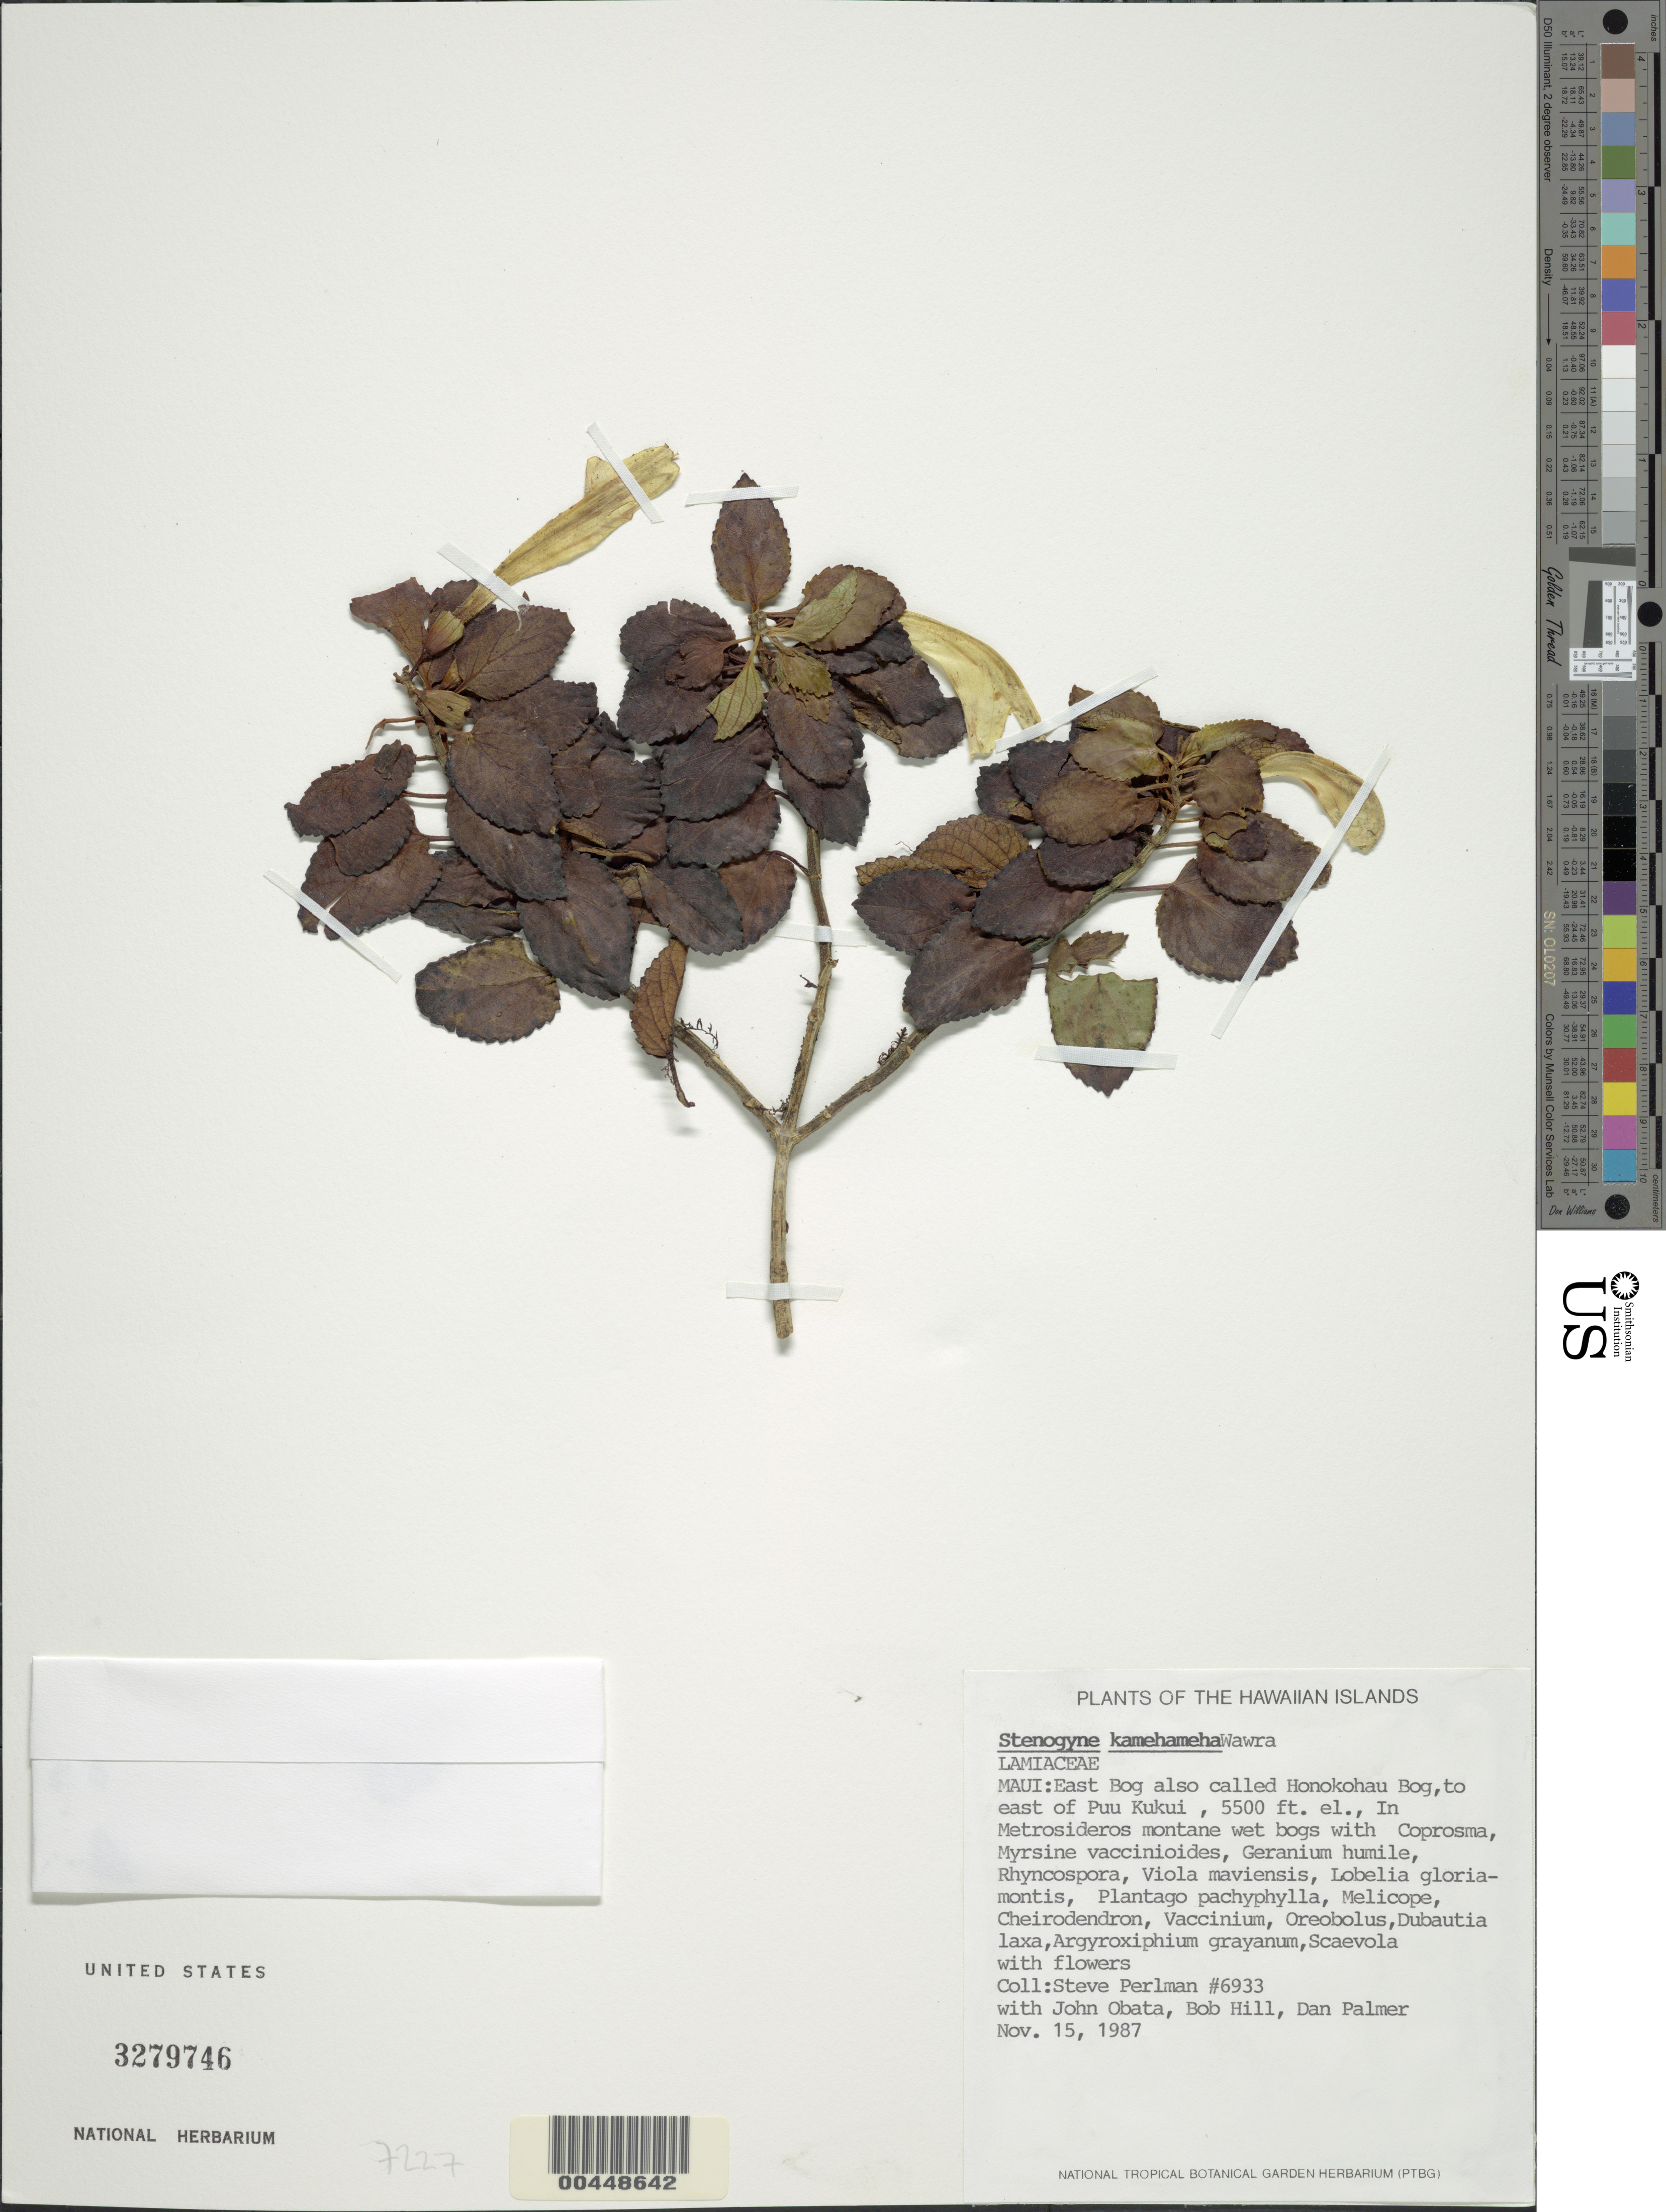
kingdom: Plantae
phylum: Tracheophyta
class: Magnoliopsida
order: Lamiales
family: Lamiaceae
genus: Stenogyne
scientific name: Stenogyne kamehamehae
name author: Wawra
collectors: S. P. Perlman, J. Obata, B. Hill & D. Palmer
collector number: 6933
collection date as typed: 15 Nov 1987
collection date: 1987-11-15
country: United States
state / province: Hawaii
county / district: Maui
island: Maui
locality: E Bog (Honokohau Bog), to E of Puu Kukui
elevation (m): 1676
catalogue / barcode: US 3279746